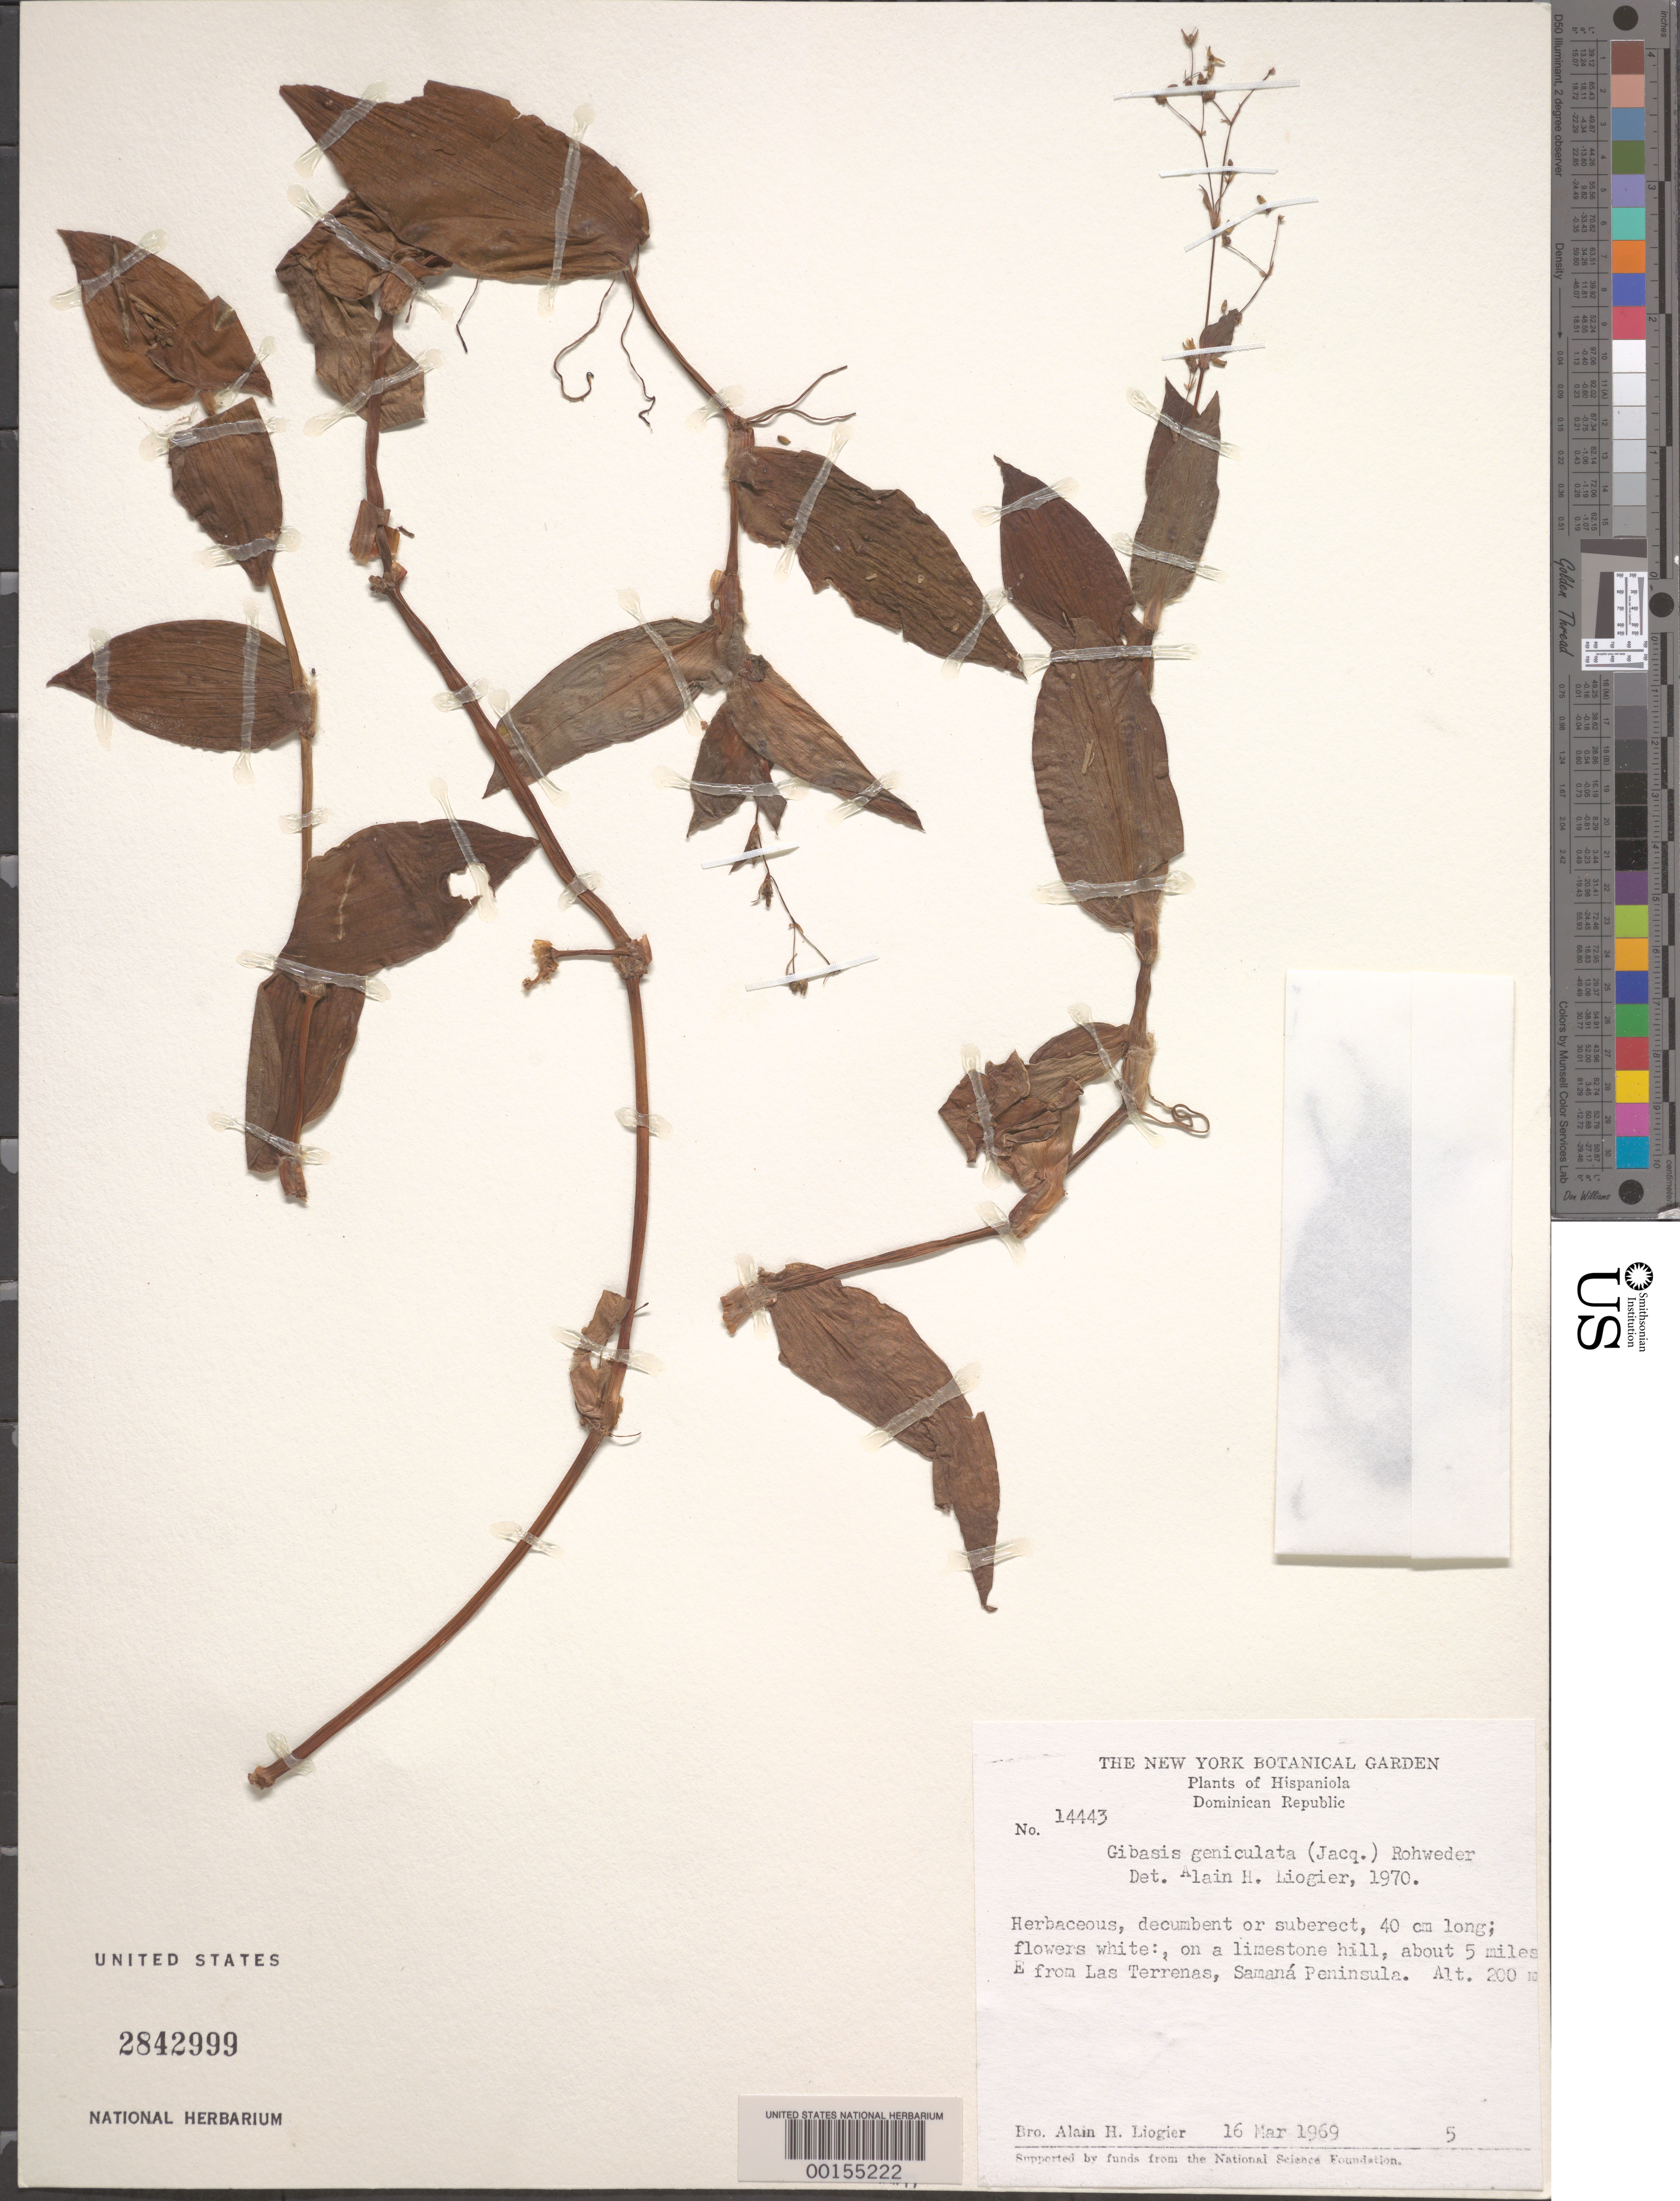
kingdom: Plantae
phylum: Tracheophyta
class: Liliopsida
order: Commelinales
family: Commelinaceae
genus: Gibasis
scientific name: Gibasis geniculata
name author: (Jacq.) Rohweder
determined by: Faden, Robert B., (US), Smithsonian Institution - National Museum of Natural History (UNITED STATES)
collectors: A. H. Liogier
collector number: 14443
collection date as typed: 16 Mar 1969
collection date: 1969-03-16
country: Dominican Republic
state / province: Samaná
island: Hispaniola Island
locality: E of las terrenas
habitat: Limestone hill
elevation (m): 200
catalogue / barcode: US 2842999